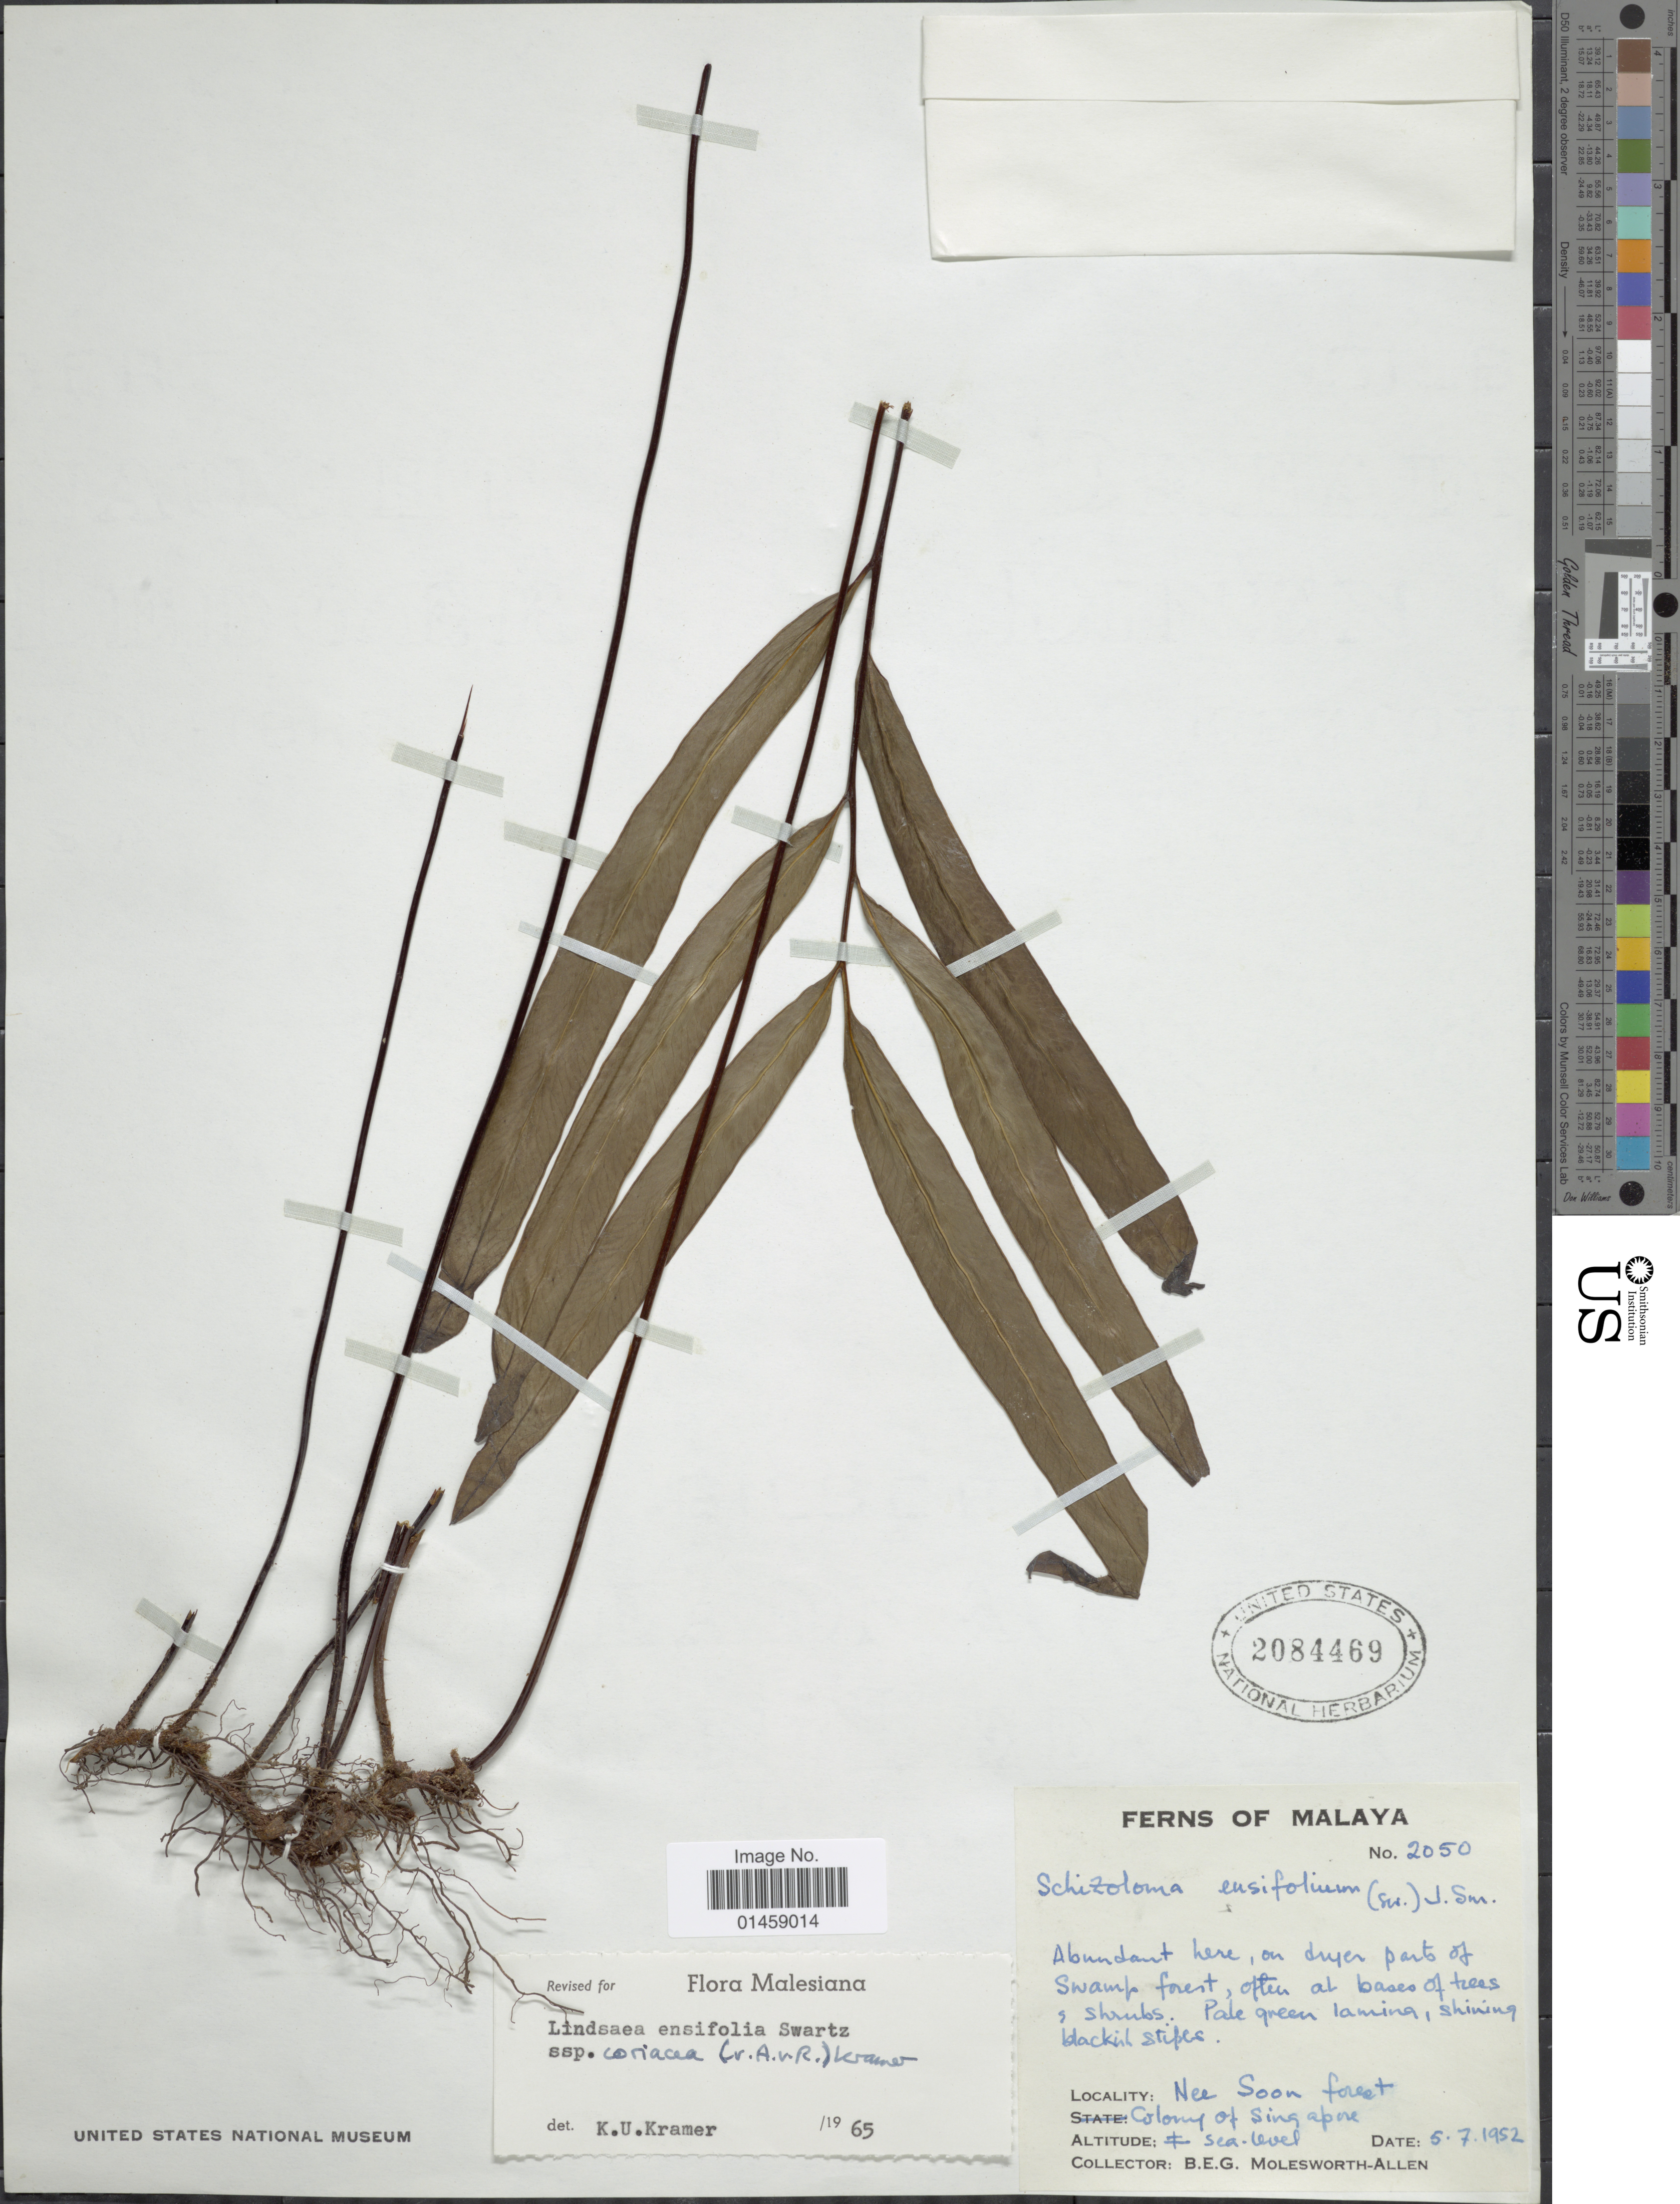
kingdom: Plantae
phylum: Tracheophyta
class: Polypodiopsida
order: Polypodiales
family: Lindsaeaceae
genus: Lindsaea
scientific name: Lindsaea ensifolia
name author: Sw.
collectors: B. E. G. Molesworth-Allen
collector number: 2050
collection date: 1952-07-05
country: Singapore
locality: Malaya, Nee Soon forest. Colony of Singapore.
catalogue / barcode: US 2084469